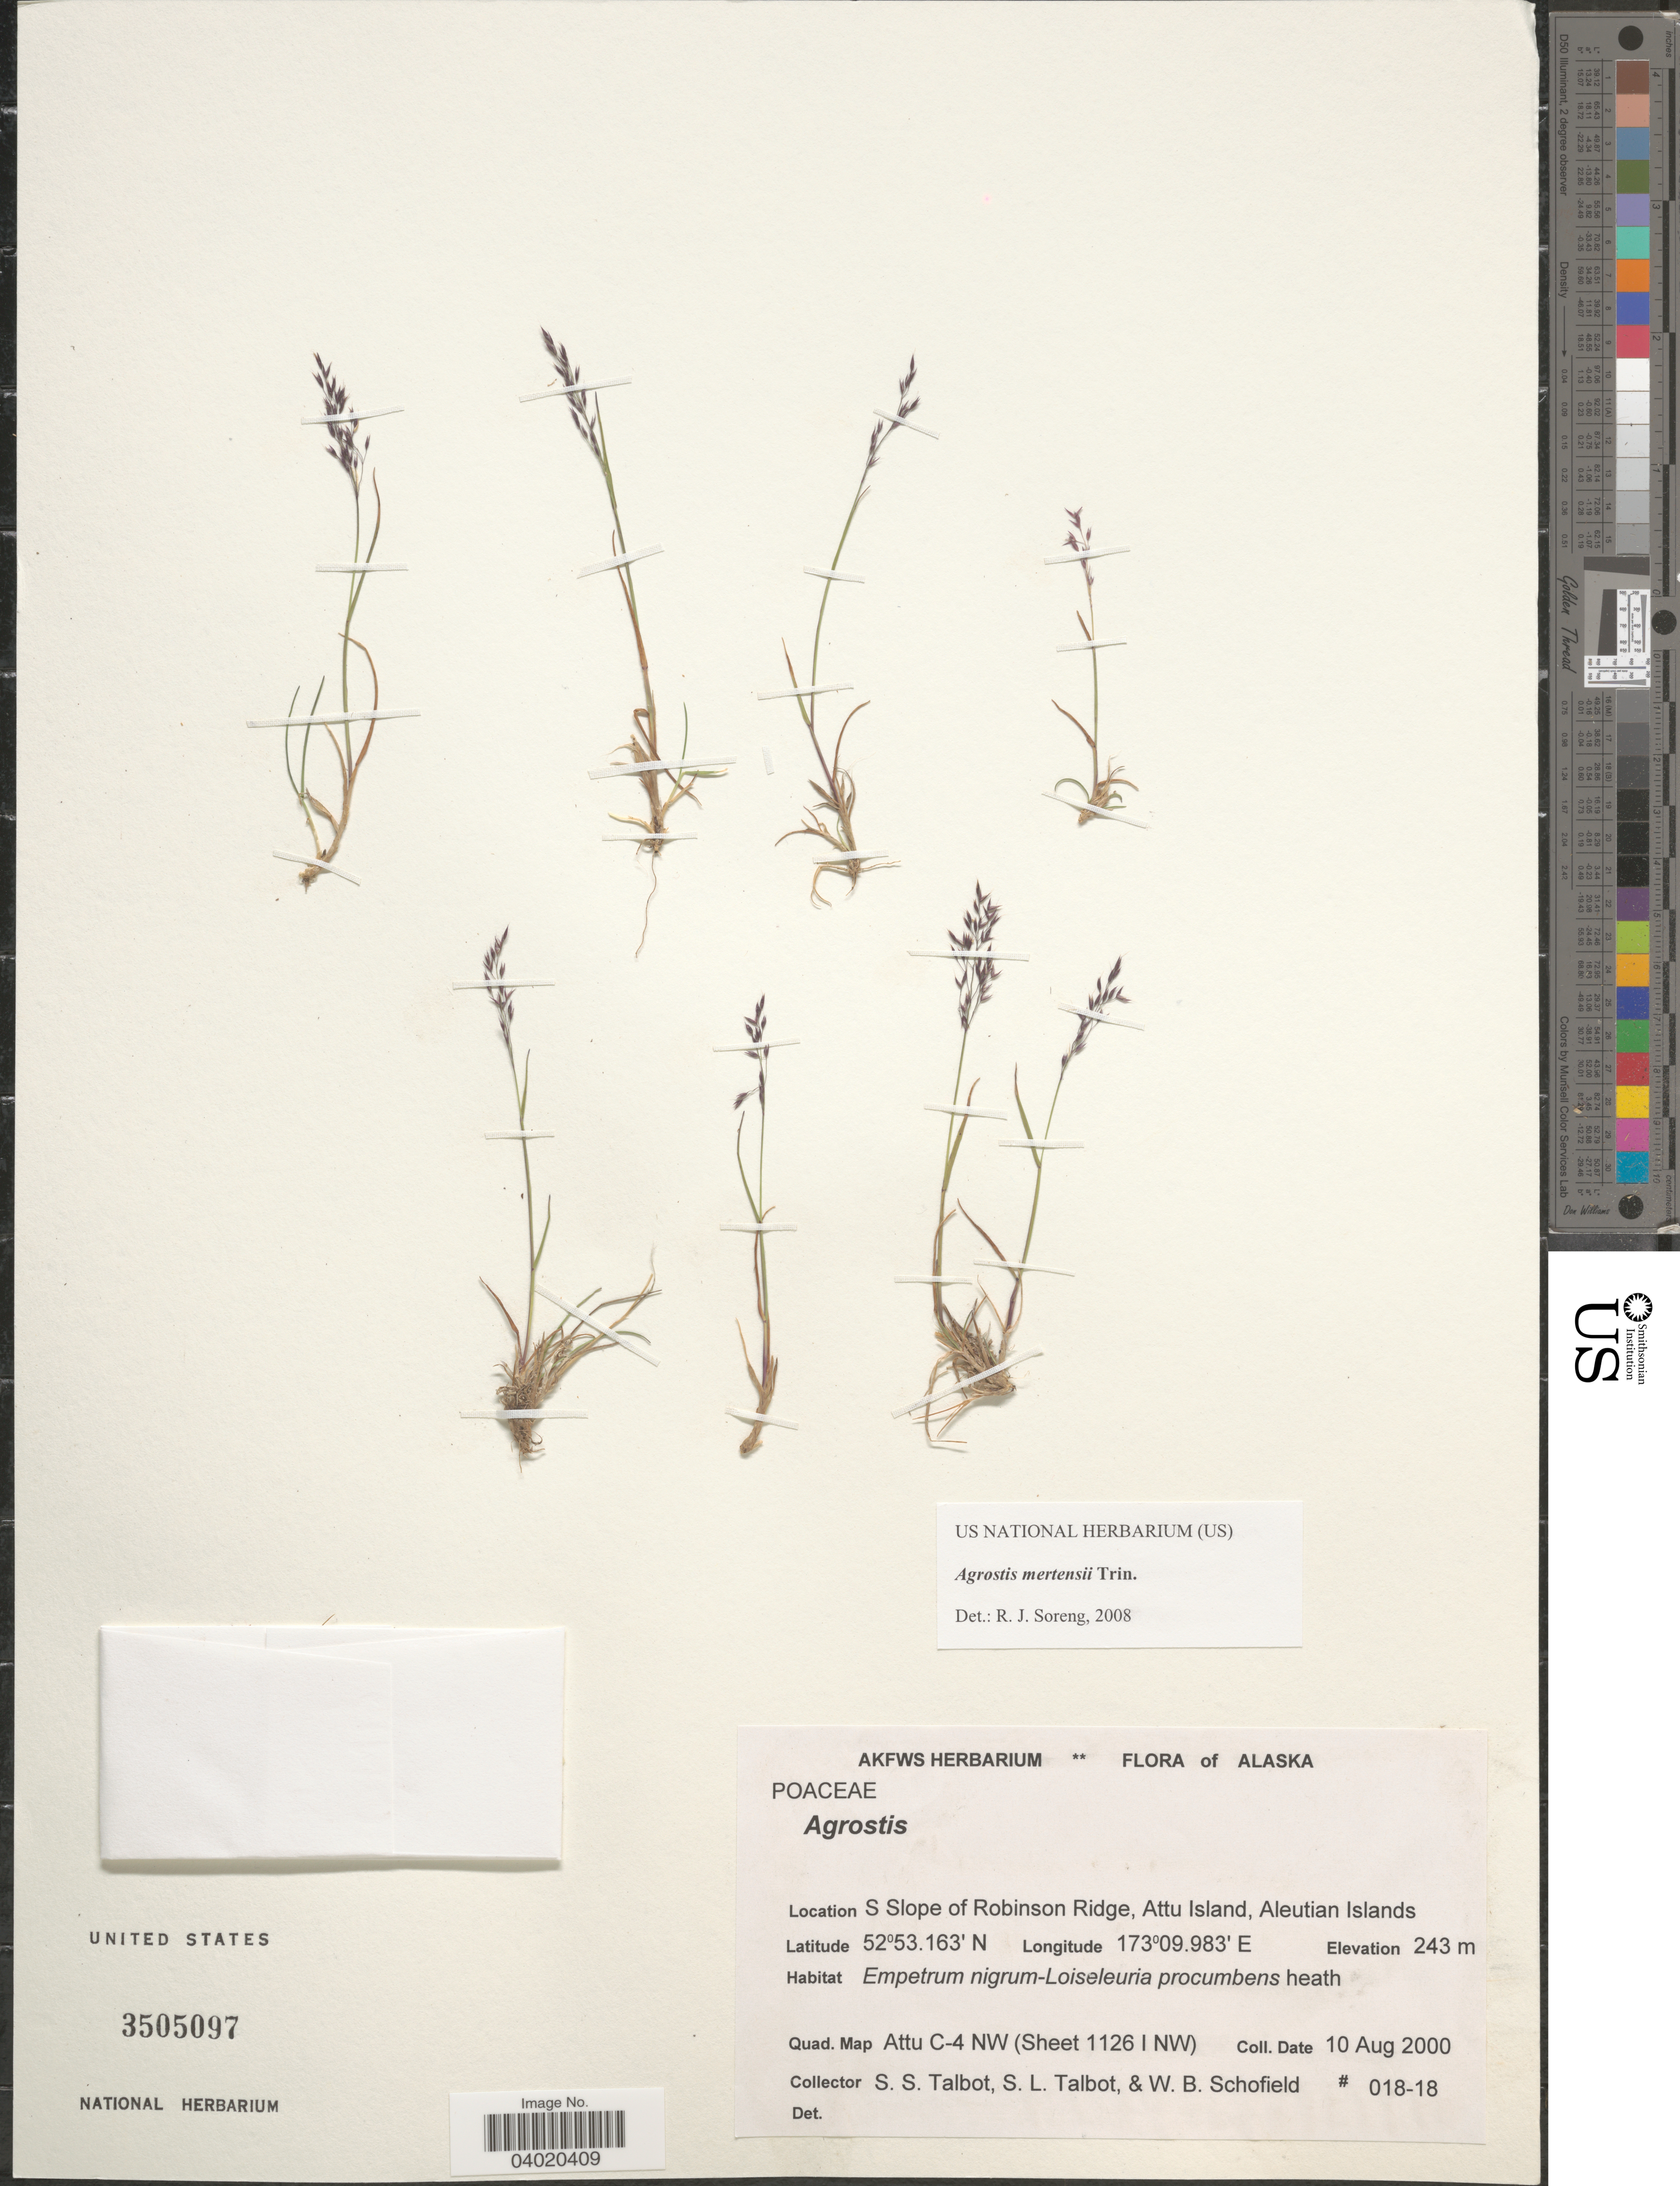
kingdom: Plantae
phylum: Tracheophyta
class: Liliopsida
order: Poales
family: Poaceae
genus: Agrostis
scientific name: Agrostis mertensii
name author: Trin.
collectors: S. S. Talbot, S. Talbot & W. Schofield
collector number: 018-18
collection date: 2000-08-10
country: United States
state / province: Alaska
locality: S Slope of Robinson Ridge, Attu Island. Aleutian Islands. Quad. Map Attu C-4 NW (Sheet 1126 I NW).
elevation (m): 243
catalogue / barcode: US 3505097